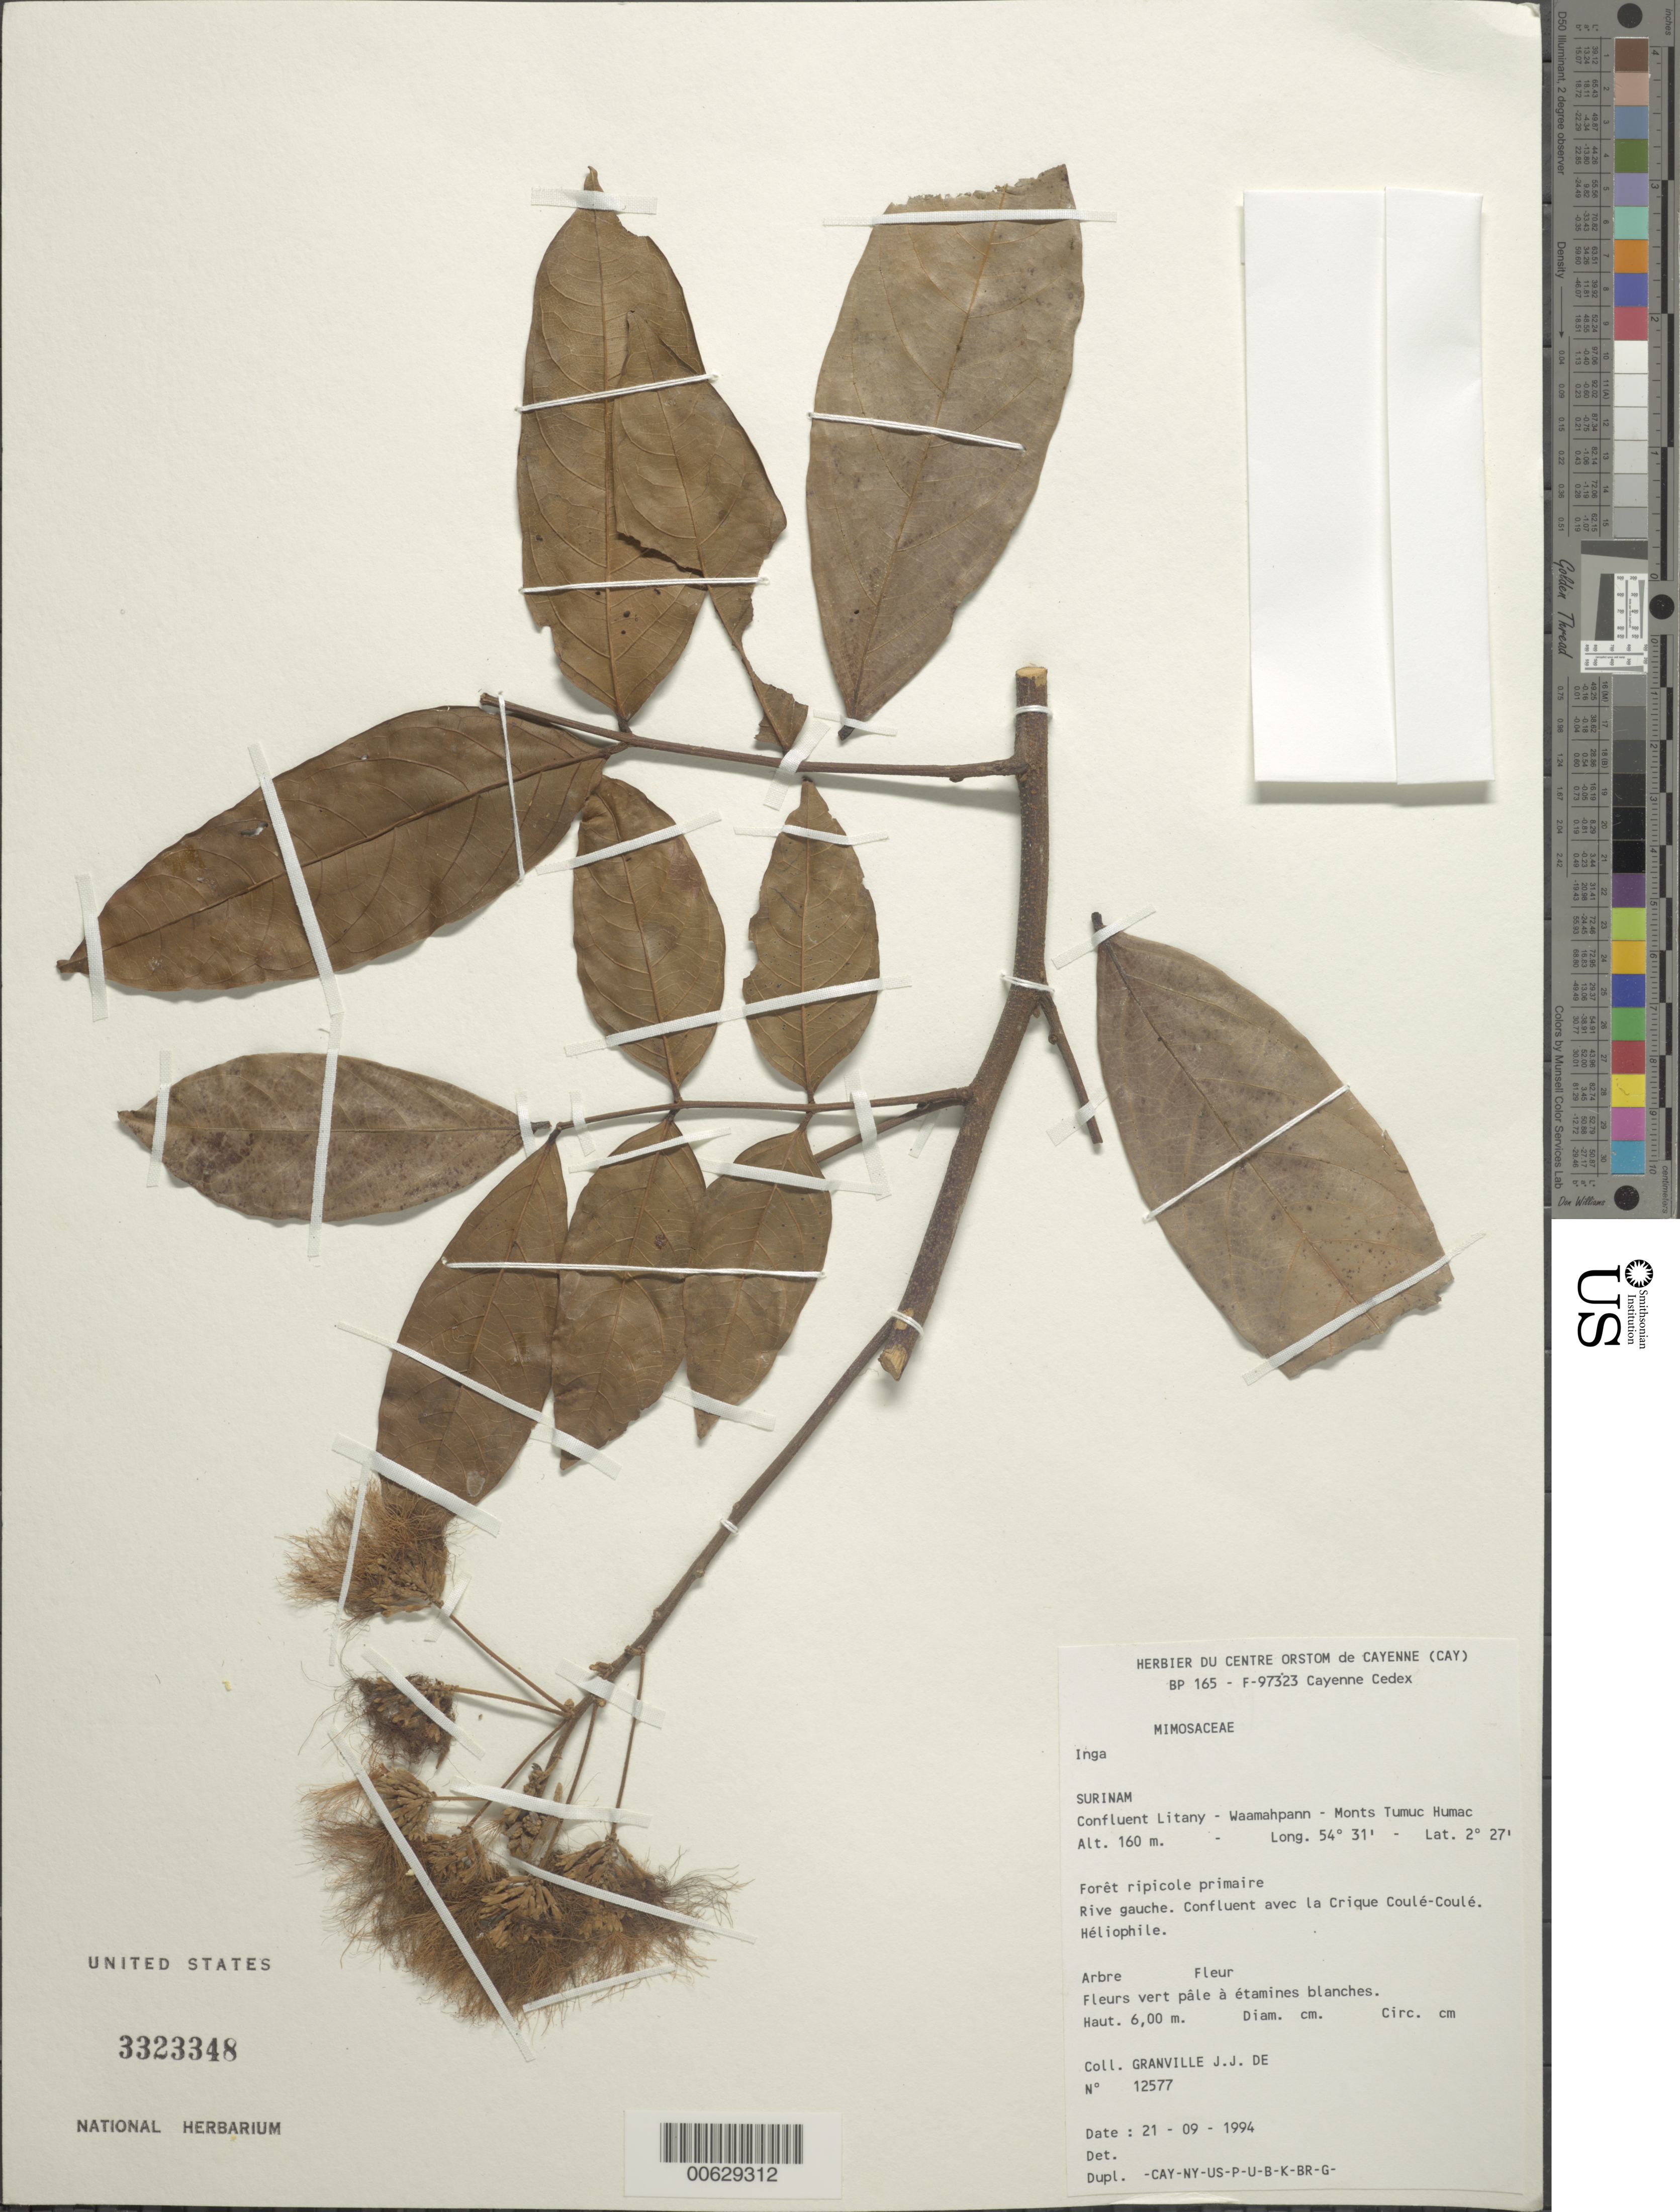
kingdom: Plantae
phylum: Tracheophyta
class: Magnoliopsida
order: Fabales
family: Fabaceae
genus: Inga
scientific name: Inga sp.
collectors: J.-J. de Granville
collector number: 12577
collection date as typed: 21-Sep-94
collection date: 1994-09-21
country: Suriname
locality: Litany-Waamahpann confluence, Monts Tumuc-Humac, confluent avec la Crique Coulé-Coulé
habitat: Foret ripicole pirmaire. Riche gauche. Heliophile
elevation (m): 160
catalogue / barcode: US 3323348